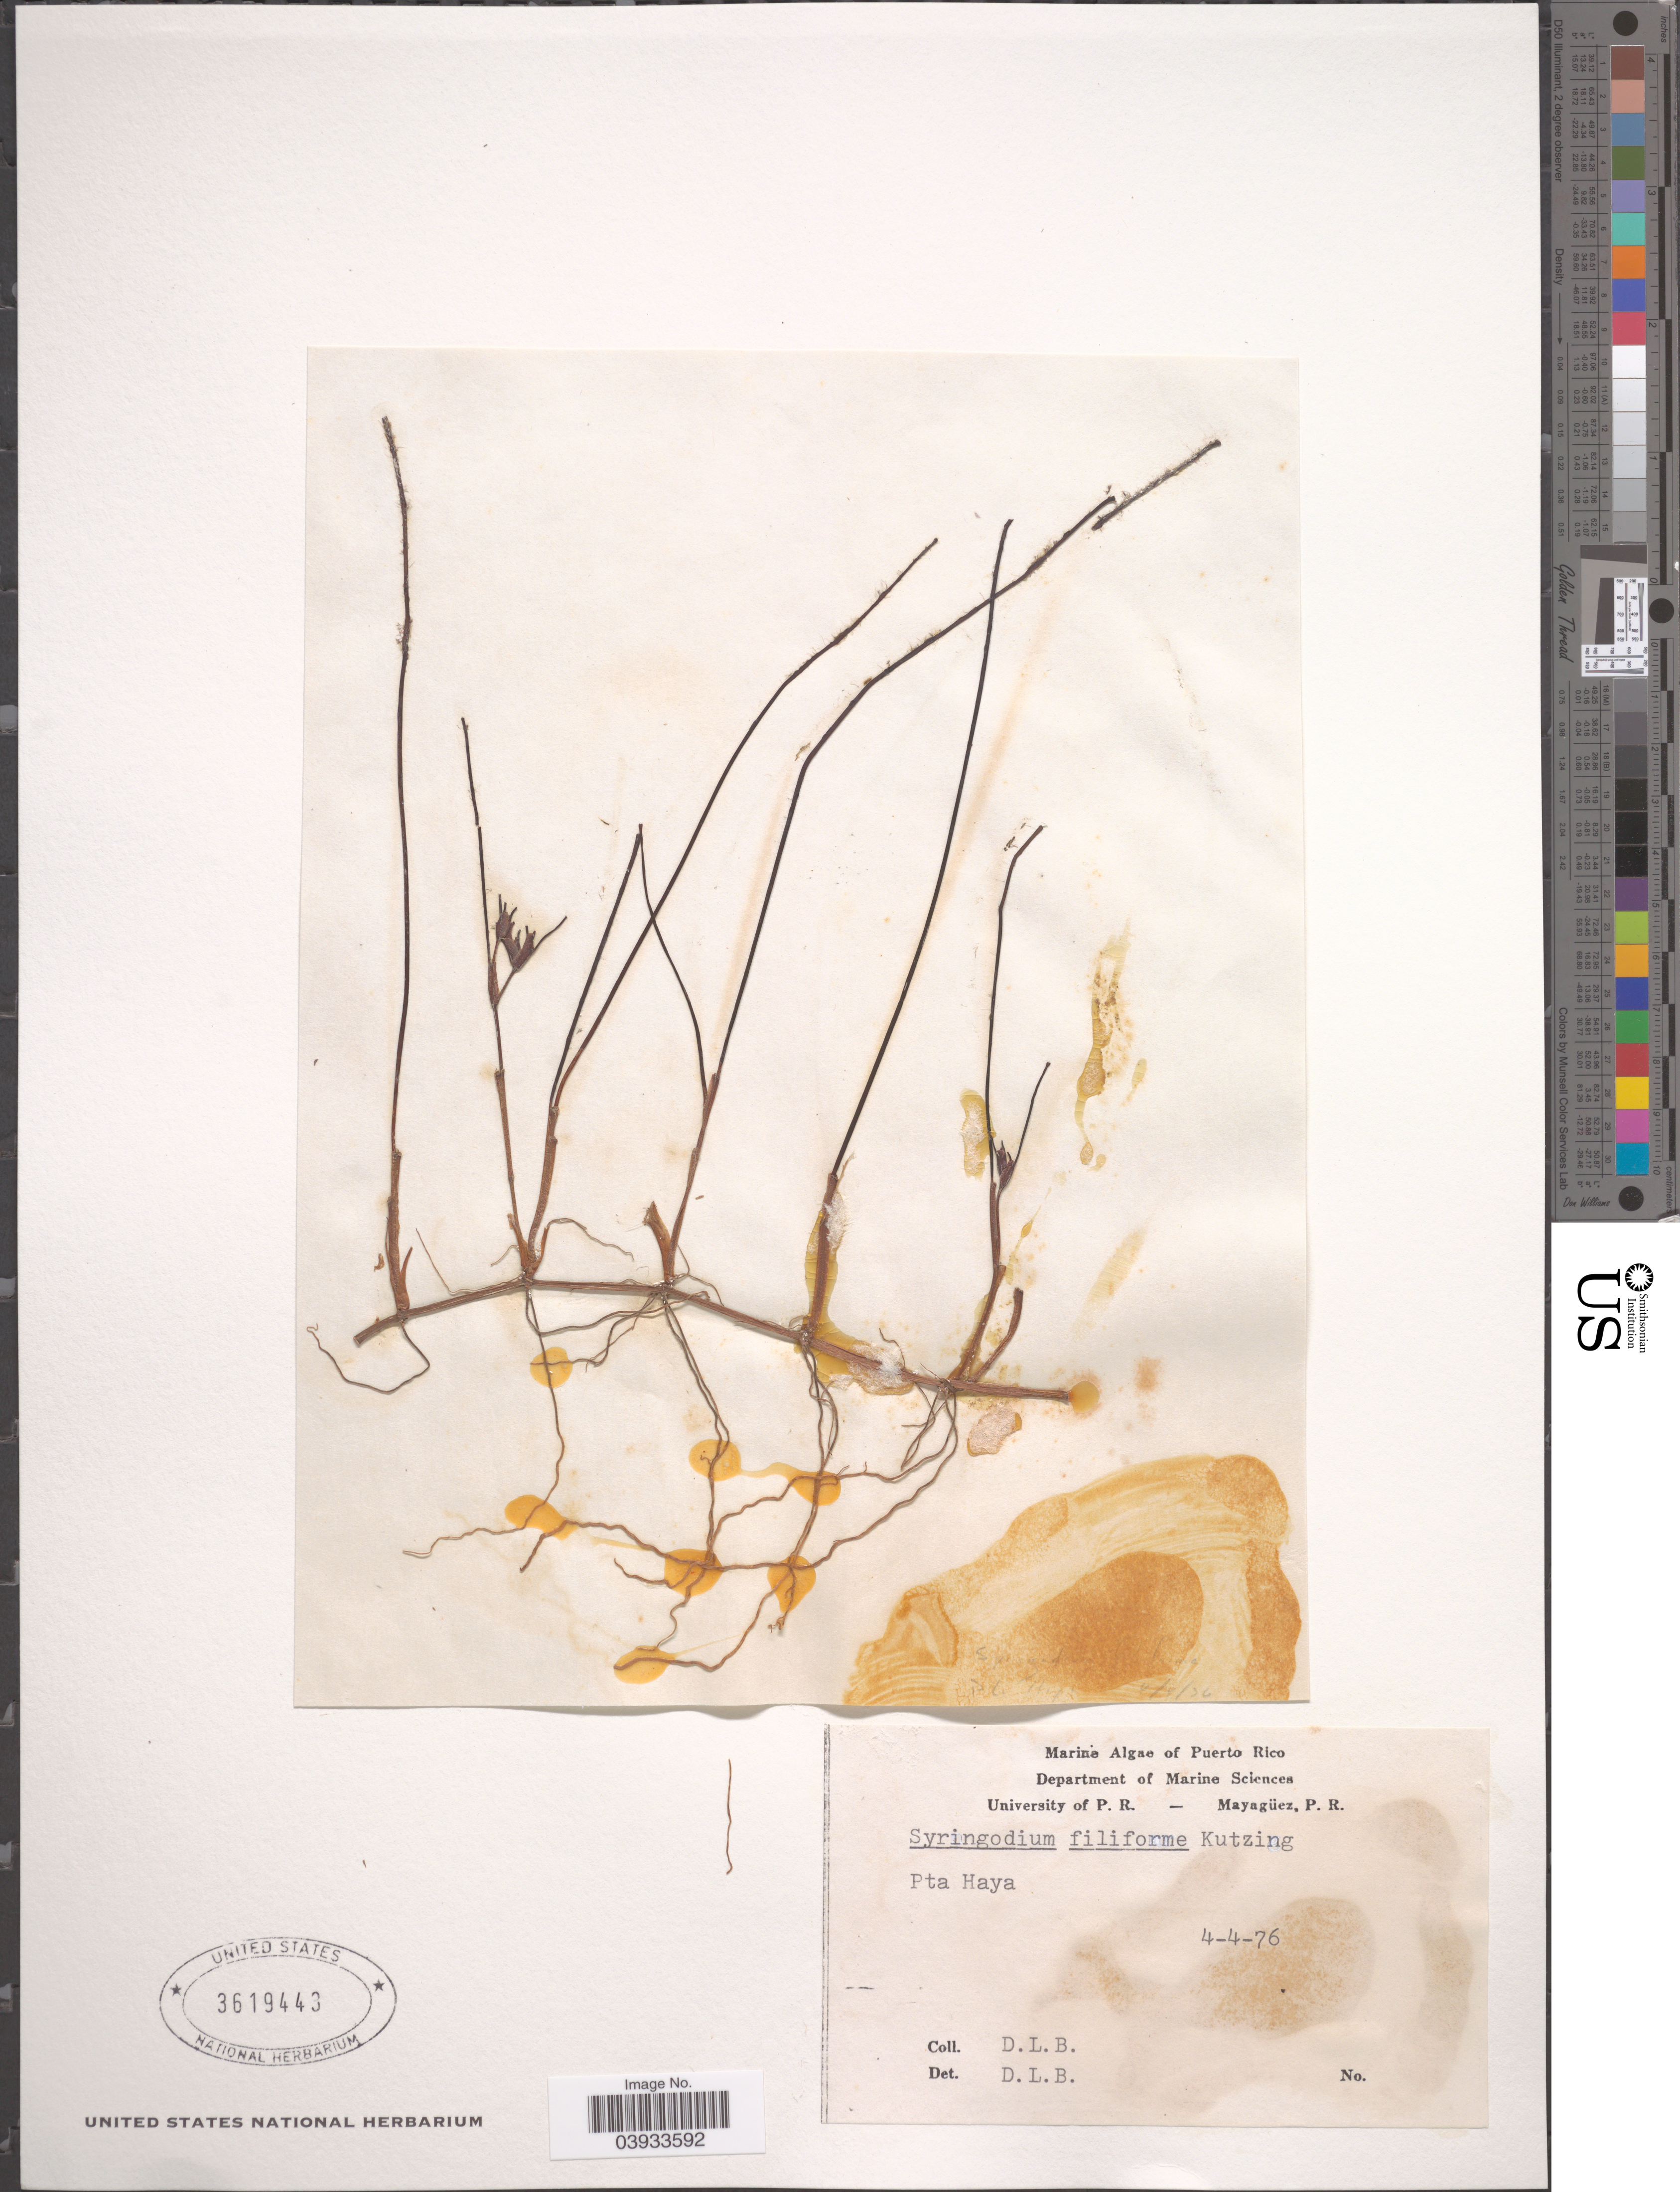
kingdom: Plantae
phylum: Tracheophyta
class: Liliopsida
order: Alismatales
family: Cymodoceaceae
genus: Syringodium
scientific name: Syringodium filiforme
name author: Kütz.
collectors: D. L. B.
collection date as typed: Transcribed d/m/y: 4/4/76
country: Puerto Rico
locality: Pta Haya.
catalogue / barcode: US 3619443